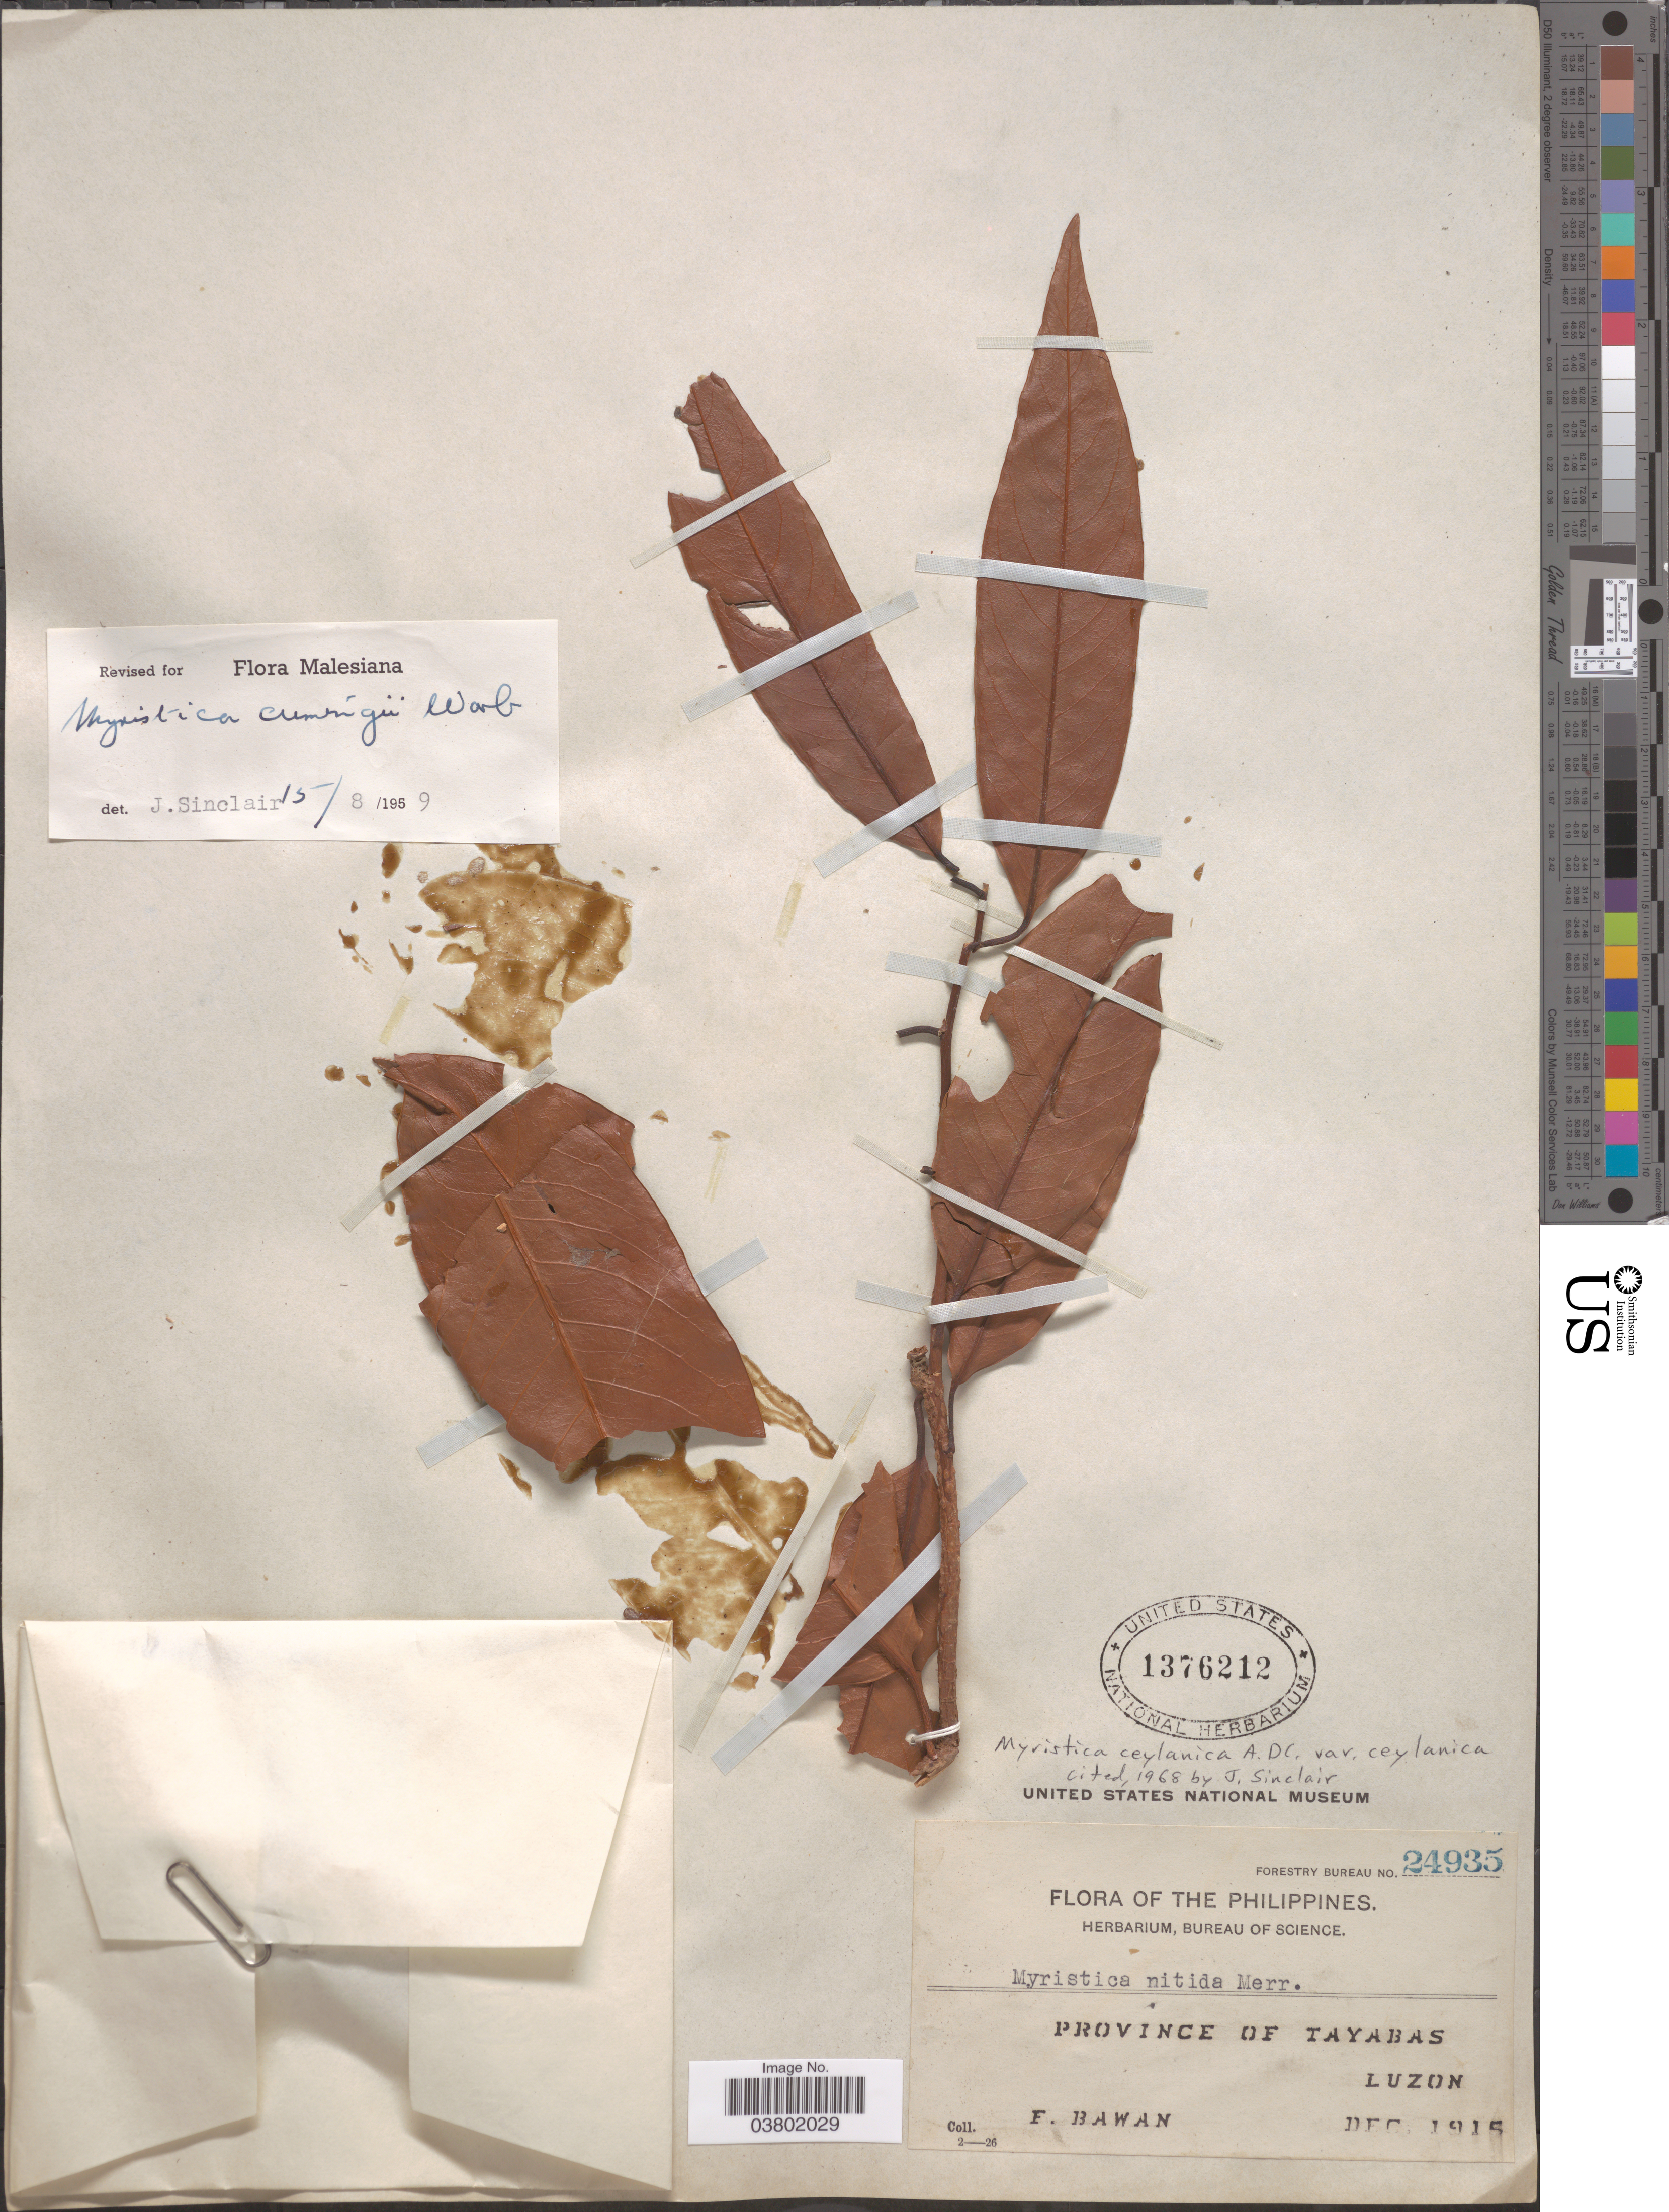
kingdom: Plantae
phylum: Tracheophyta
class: Magnoliopsida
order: Magnoliales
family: Myristicaceae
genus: Myristica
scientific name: Myristica ceylanica var. ceylanica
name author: A. DC.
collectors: F. Bawan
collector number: Forestry Bureau 24935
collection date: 1915-12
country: Philippines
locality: Province of Tayabas, Luzon.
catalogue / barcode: US 1376212